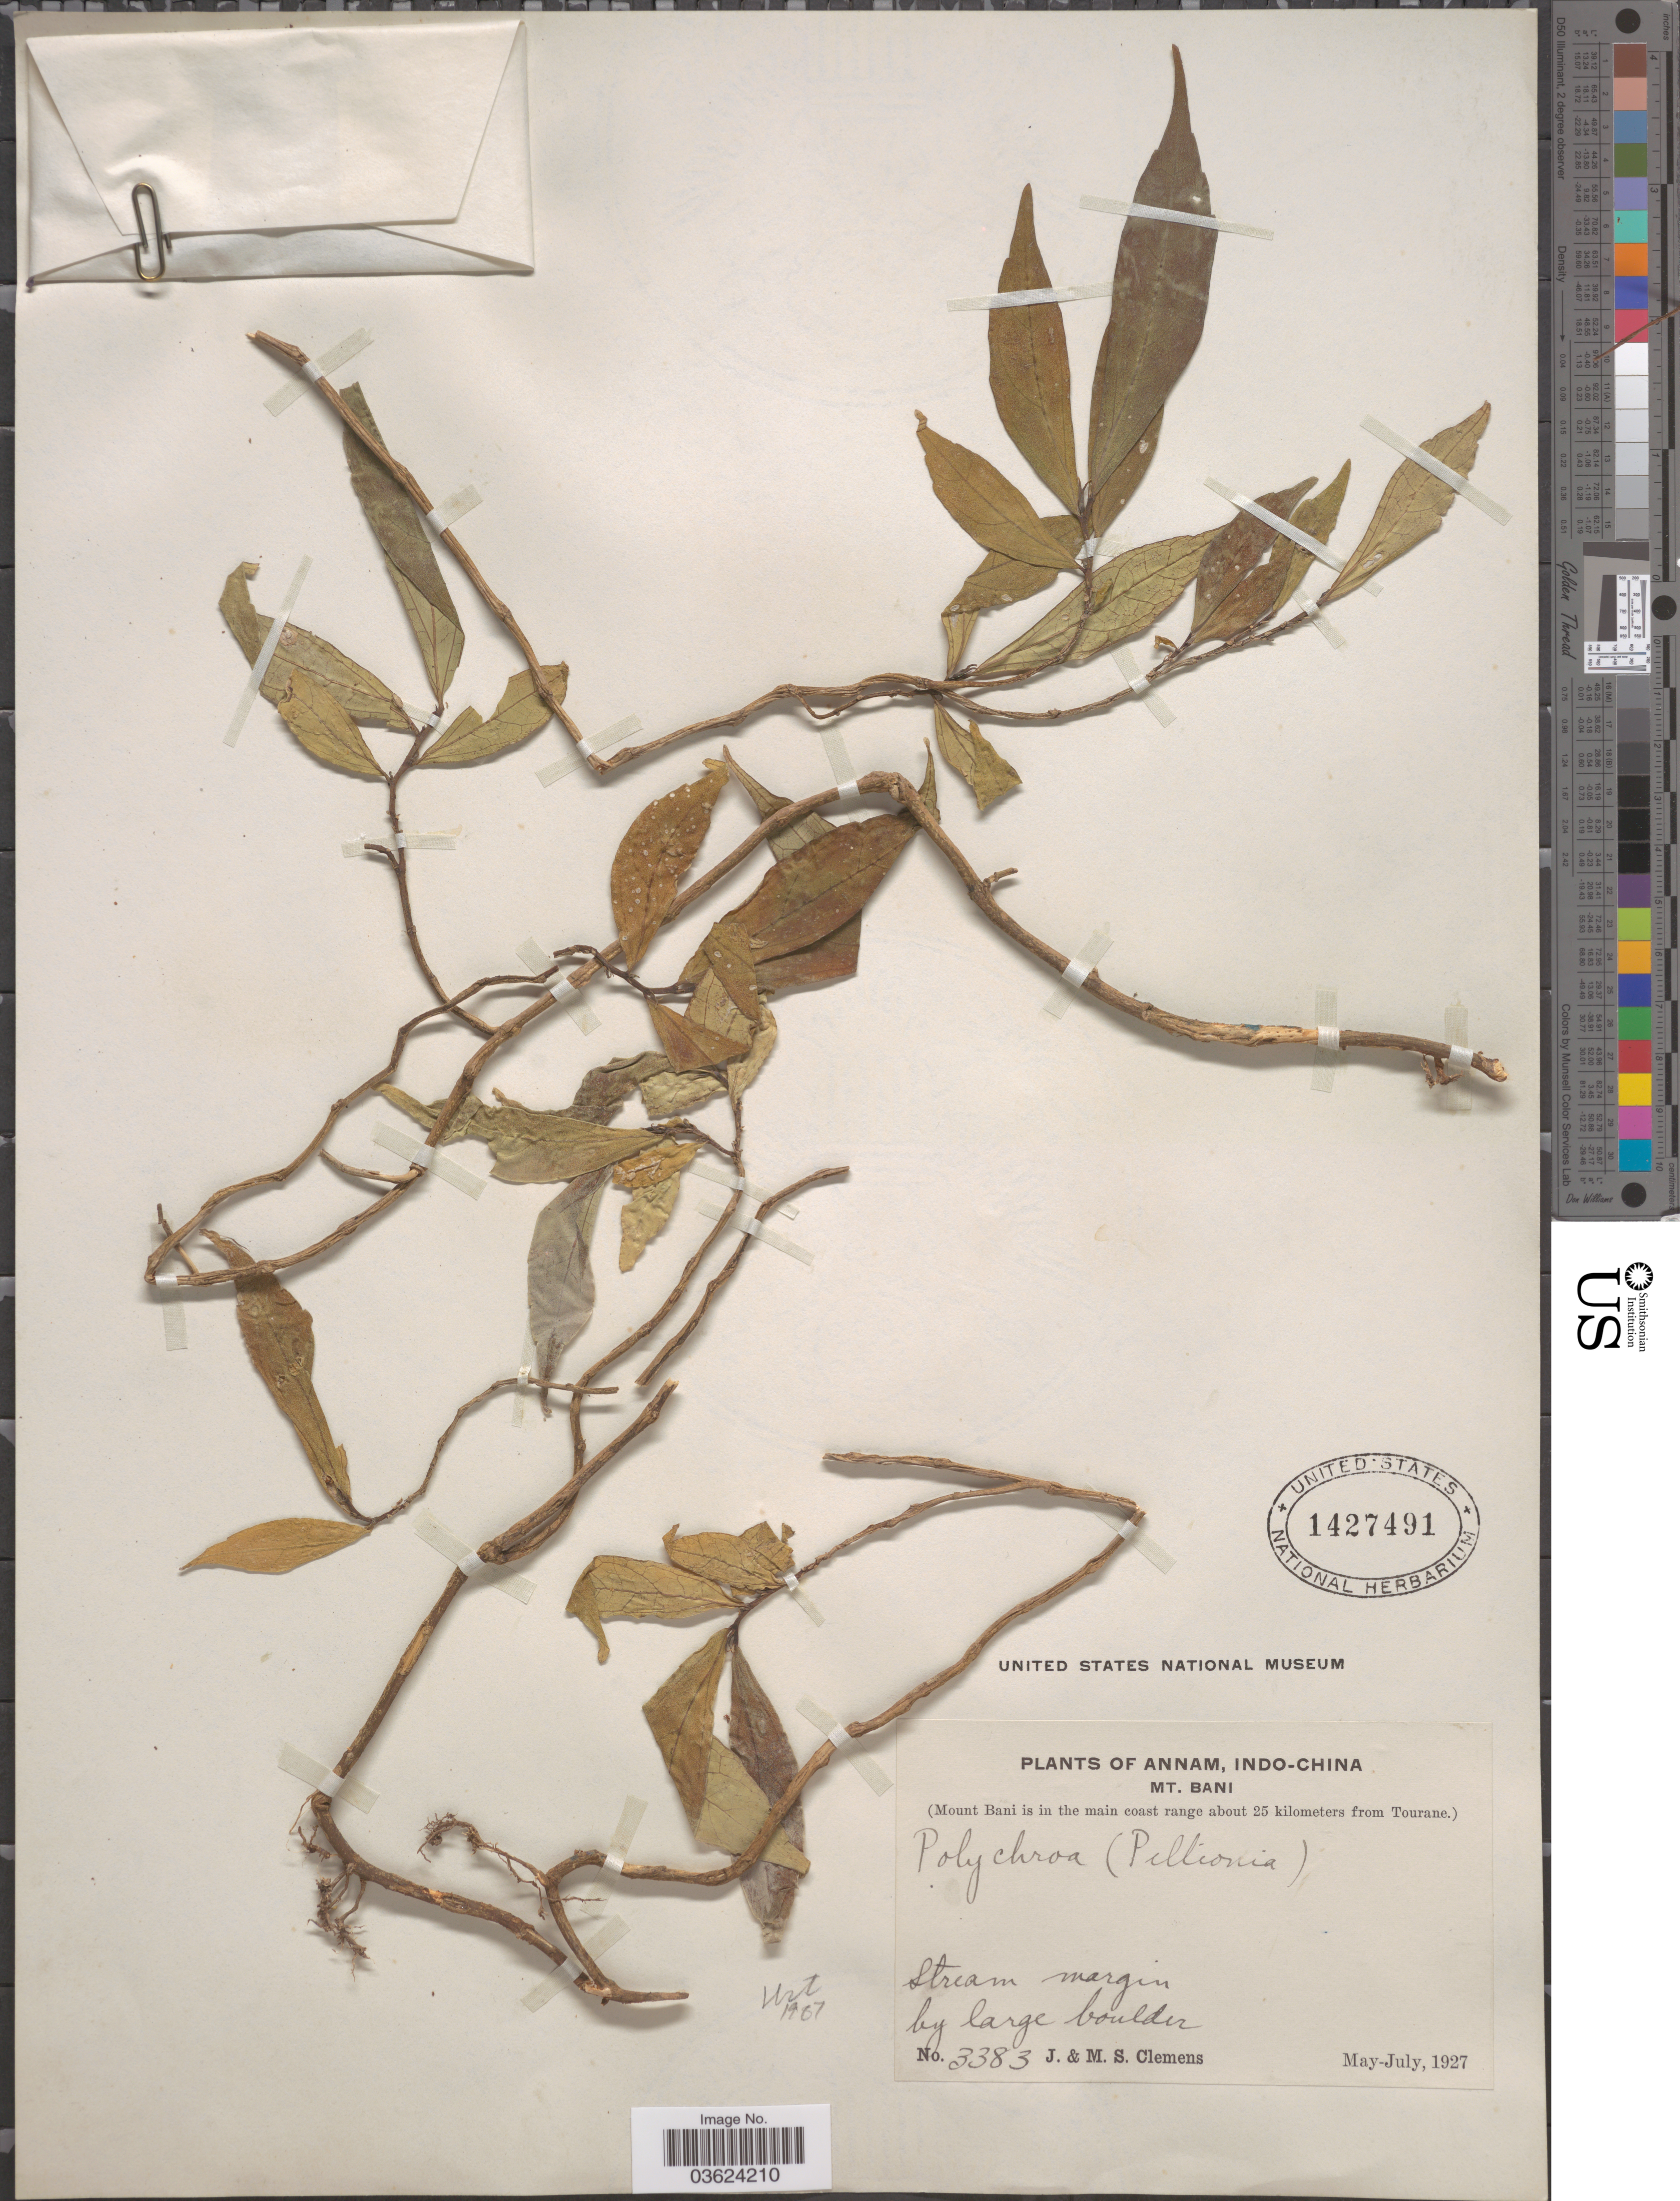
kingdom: Plantae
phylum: Tracheophyta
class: Magnoliopsida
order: Rosales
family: Urticaceae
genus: Pellionia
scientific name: Pellionia sp.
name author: Gaudich.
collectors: J. Clemens & M. S. Clemens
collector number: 3383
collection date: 1927-05/1927-07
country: Vietnam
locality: Annam, Indo-China. Mt. Bani. (Mount Bani is in the main coast range about 25 kilometers from Tourane). Stream margin by large boulder.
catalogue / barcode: US 1427491